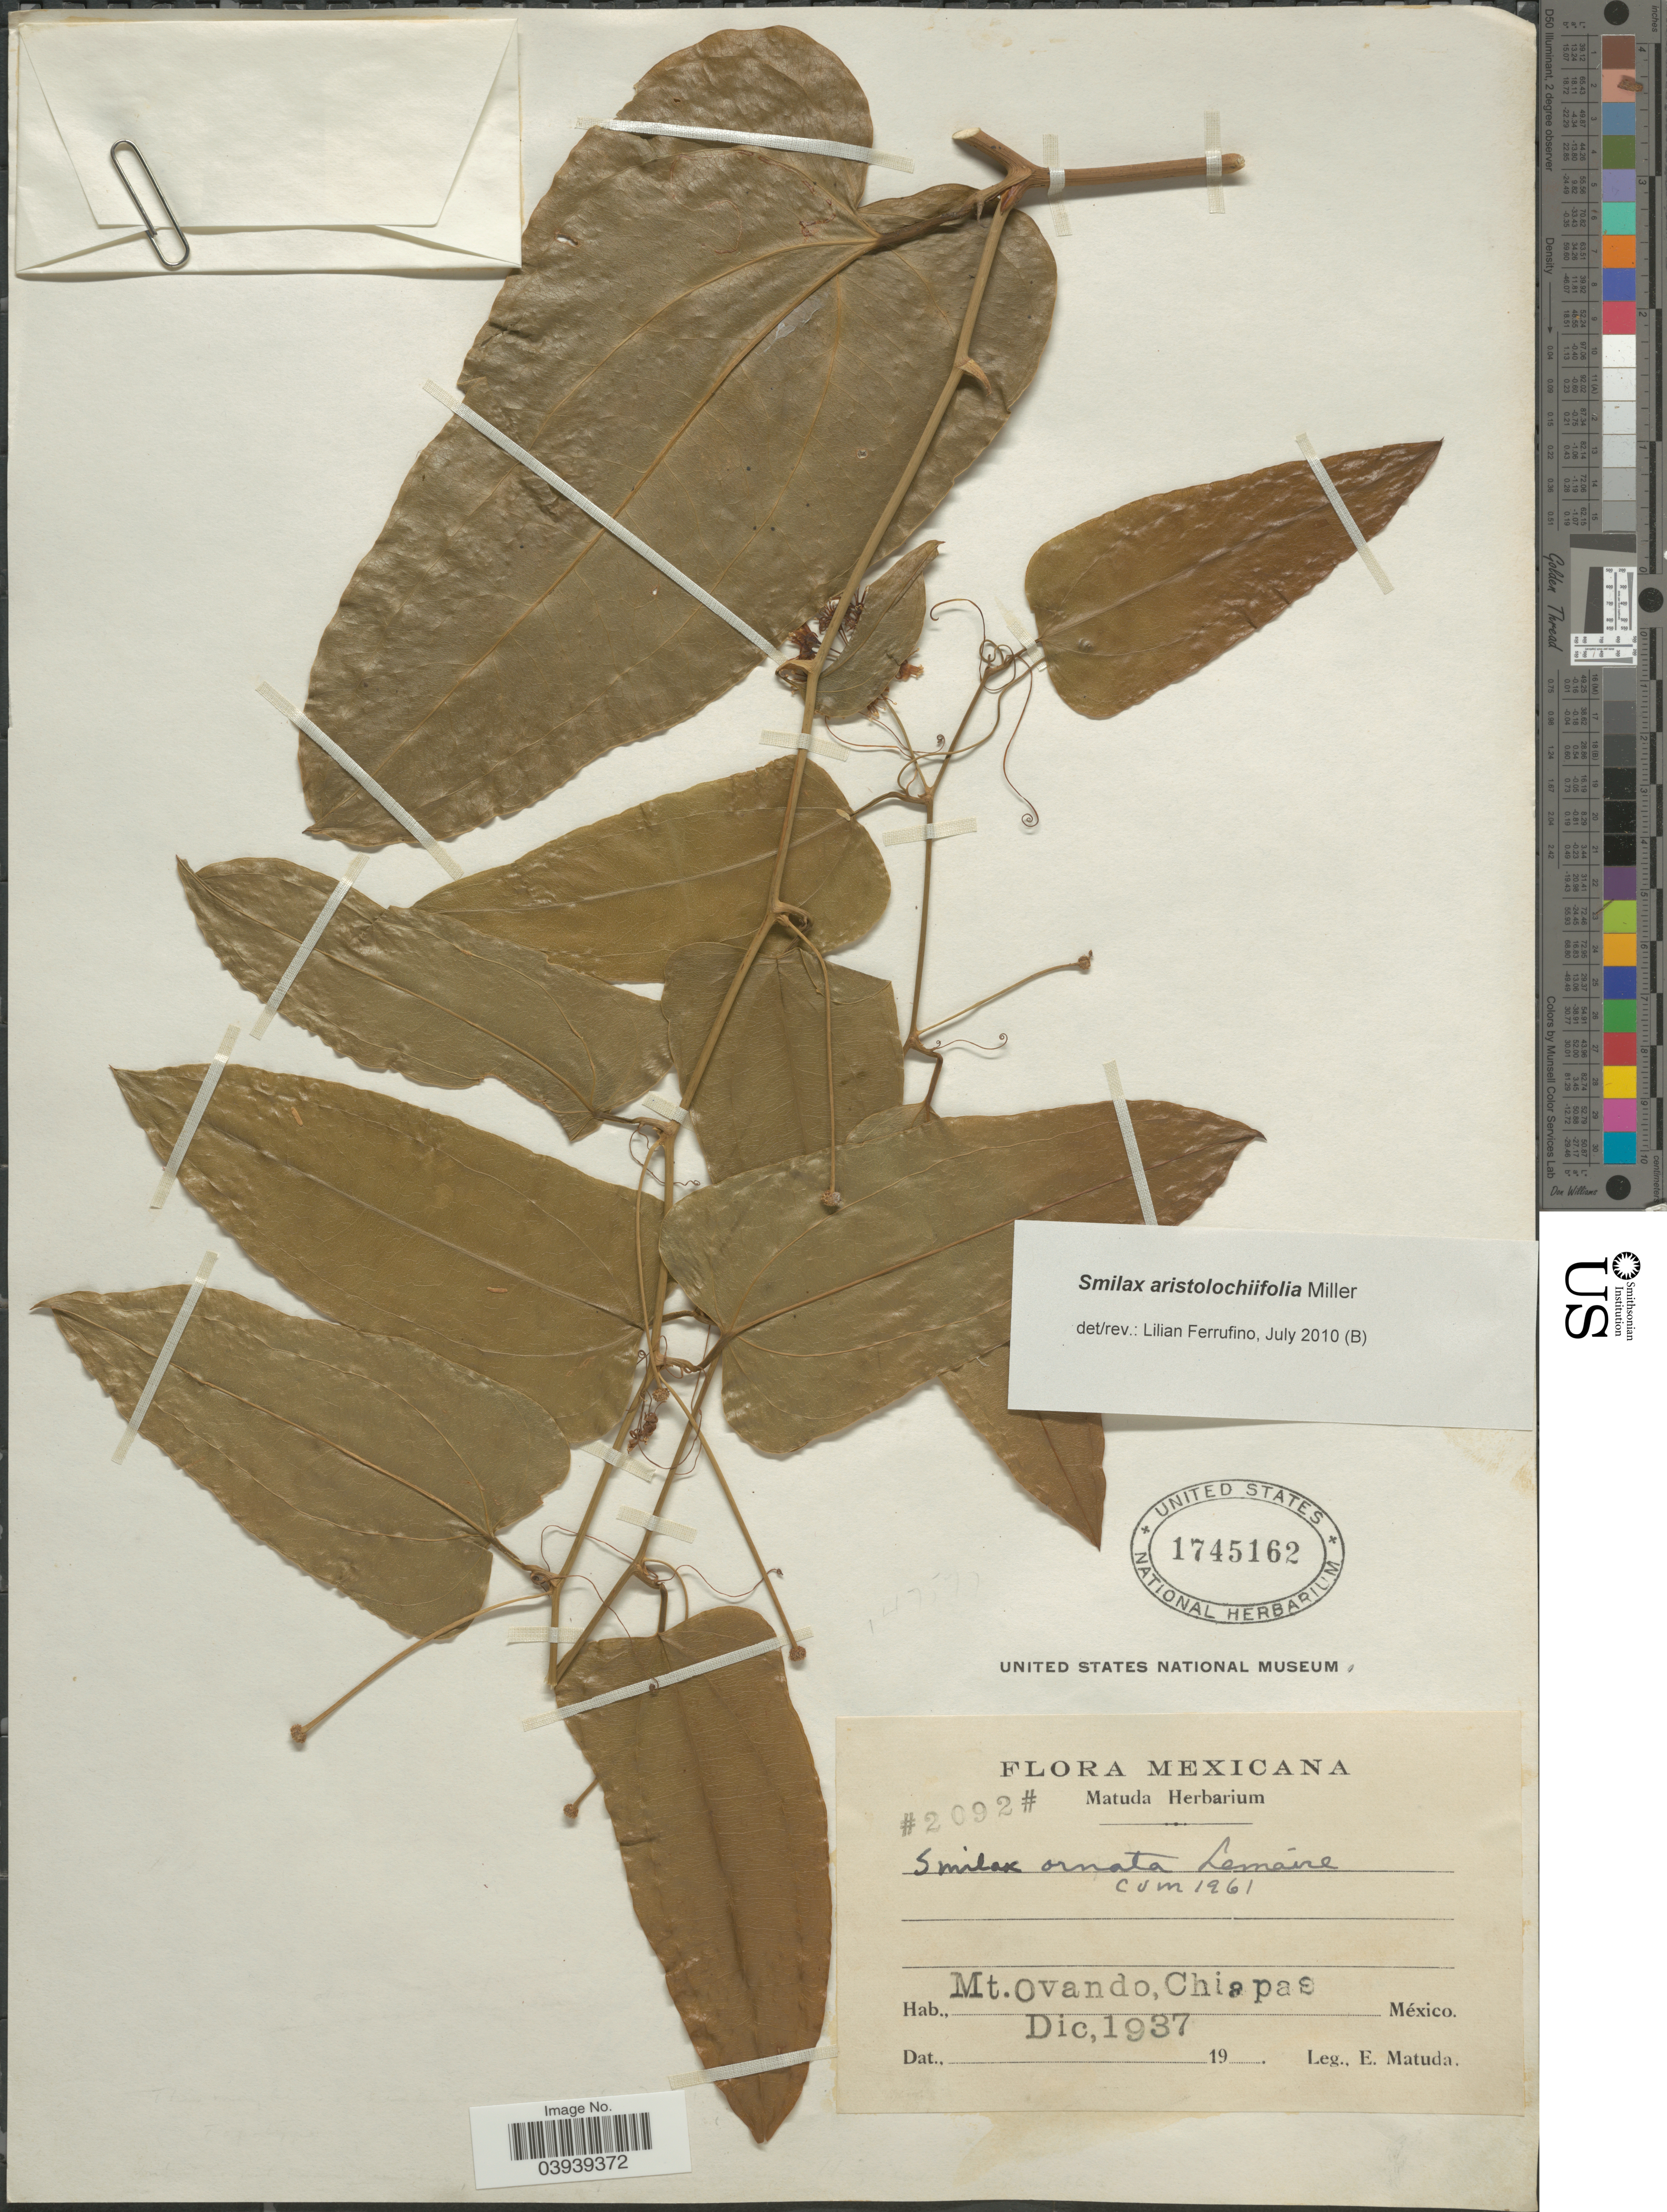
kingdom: Plantae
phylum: Tracheophyta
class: Liliopsida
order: Liliales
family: Smilacaceae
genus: Smilax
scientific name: Smilax aristolochiifolia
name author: Mill.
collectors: E. Matuda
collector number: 2092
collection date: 1937-12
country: Mexico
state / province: Chiapas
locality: Mt. Ovando.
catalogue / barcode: US 1745162